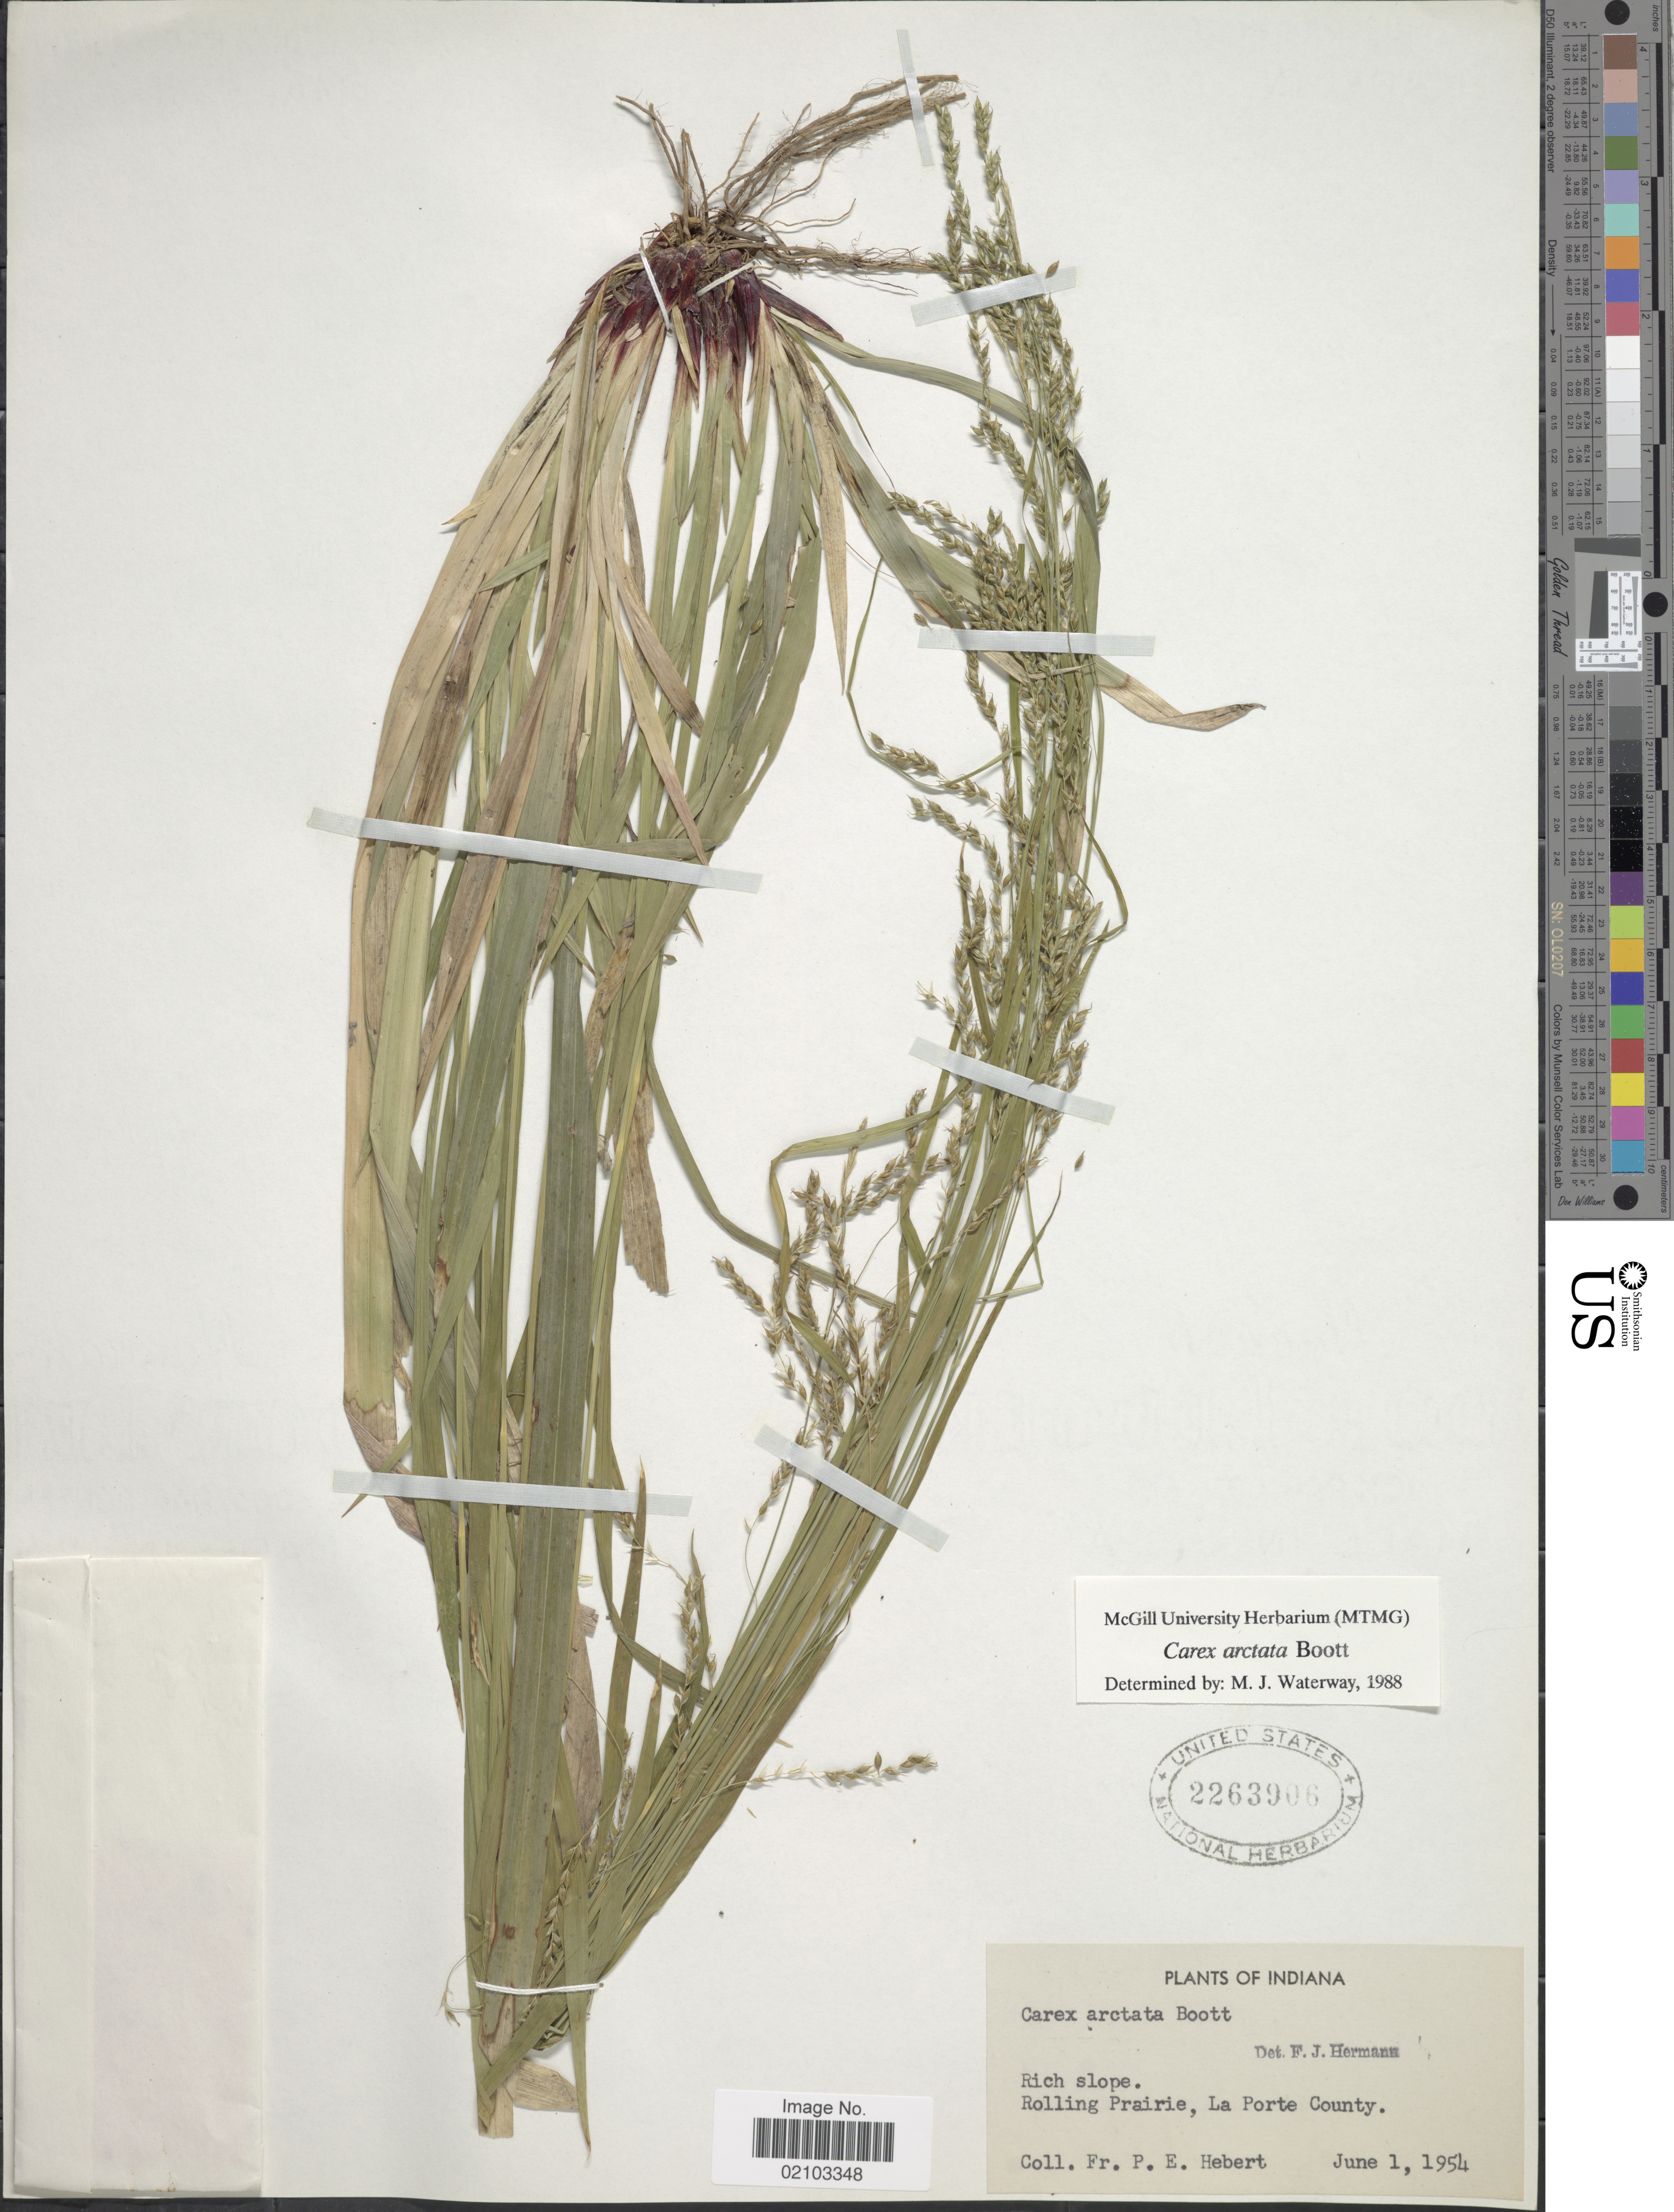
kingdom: Plantae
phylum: Tracheophyta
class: Liliopsida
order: Poales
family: Cyperaceae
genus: Carex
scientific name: Carex arctata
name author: Boott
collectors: P. Hebert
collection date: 1954-06-01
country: United States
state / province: Indiana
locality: Rolling Prairie, La Porte County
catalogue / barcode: US 2263906